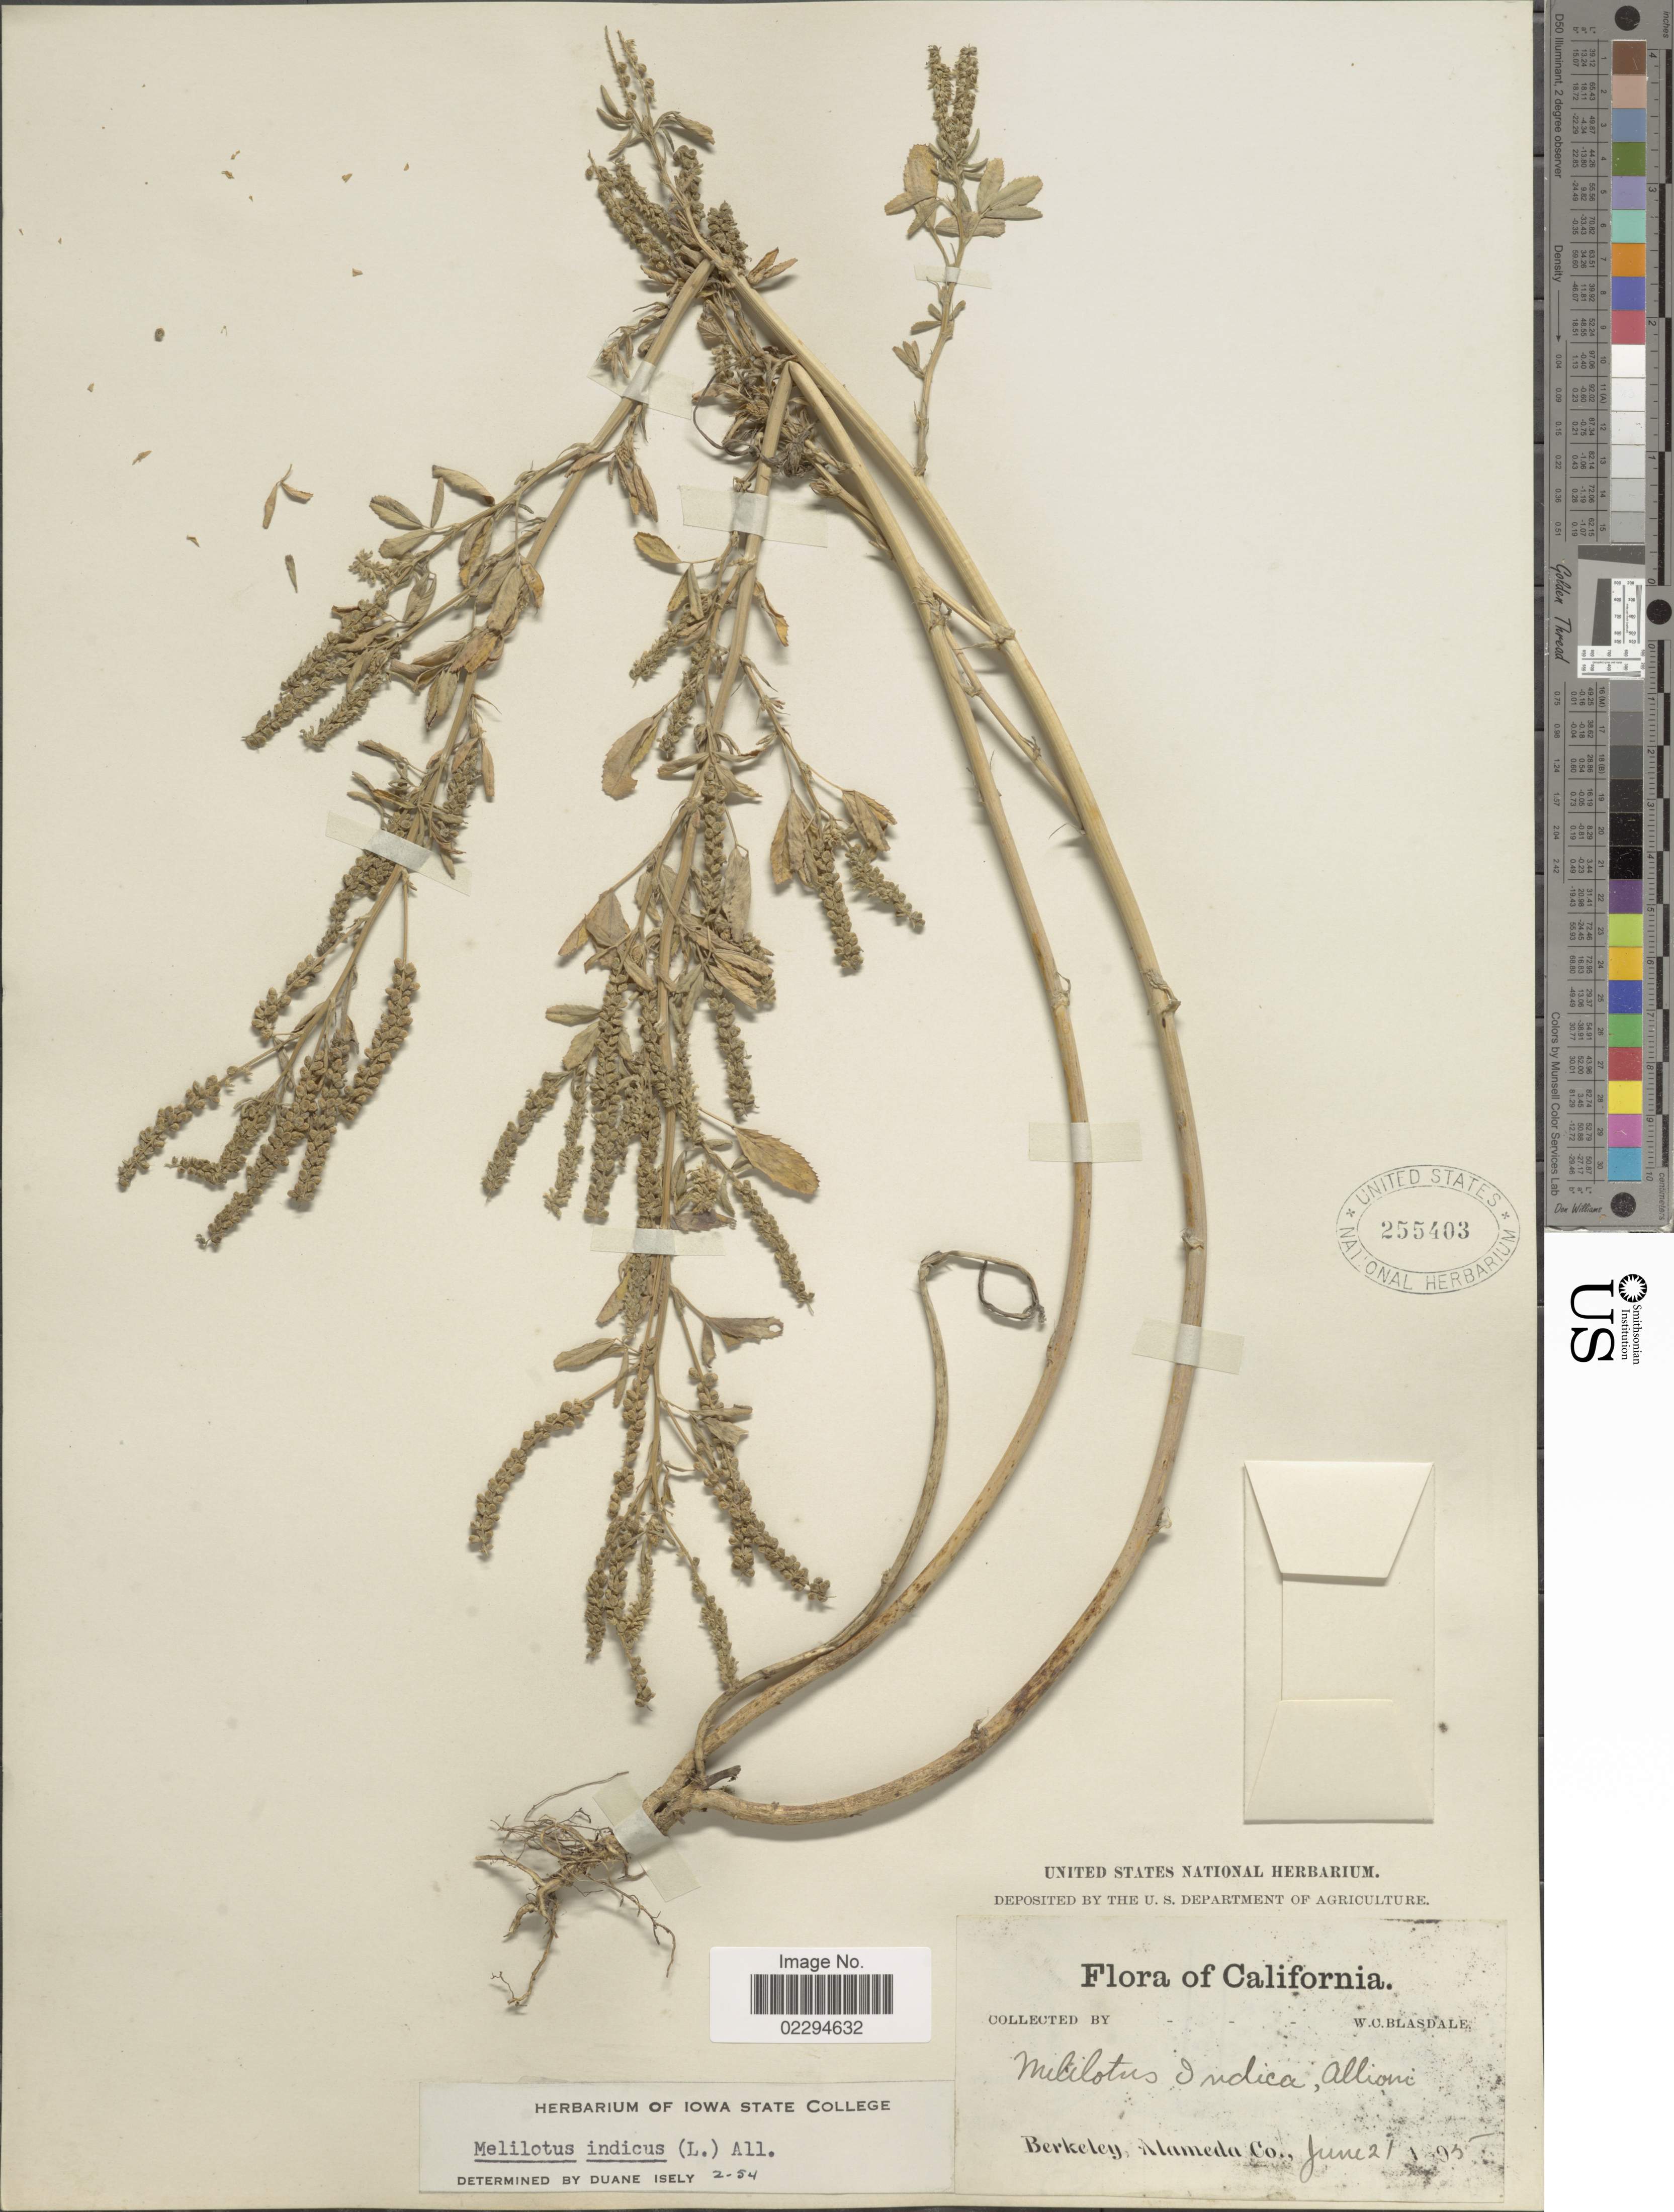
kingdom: Plantae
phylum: Tracheophyta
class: Magnoliopsida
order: Fabales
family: Fabaceae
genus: Melilotus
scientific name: Melilotus indicus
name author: (L.) All.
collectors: W. Blasdale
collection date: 1895-06-21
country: United States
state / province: California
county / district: Alameda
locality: Berkeley, Alameda Co.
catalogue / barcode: US 255403